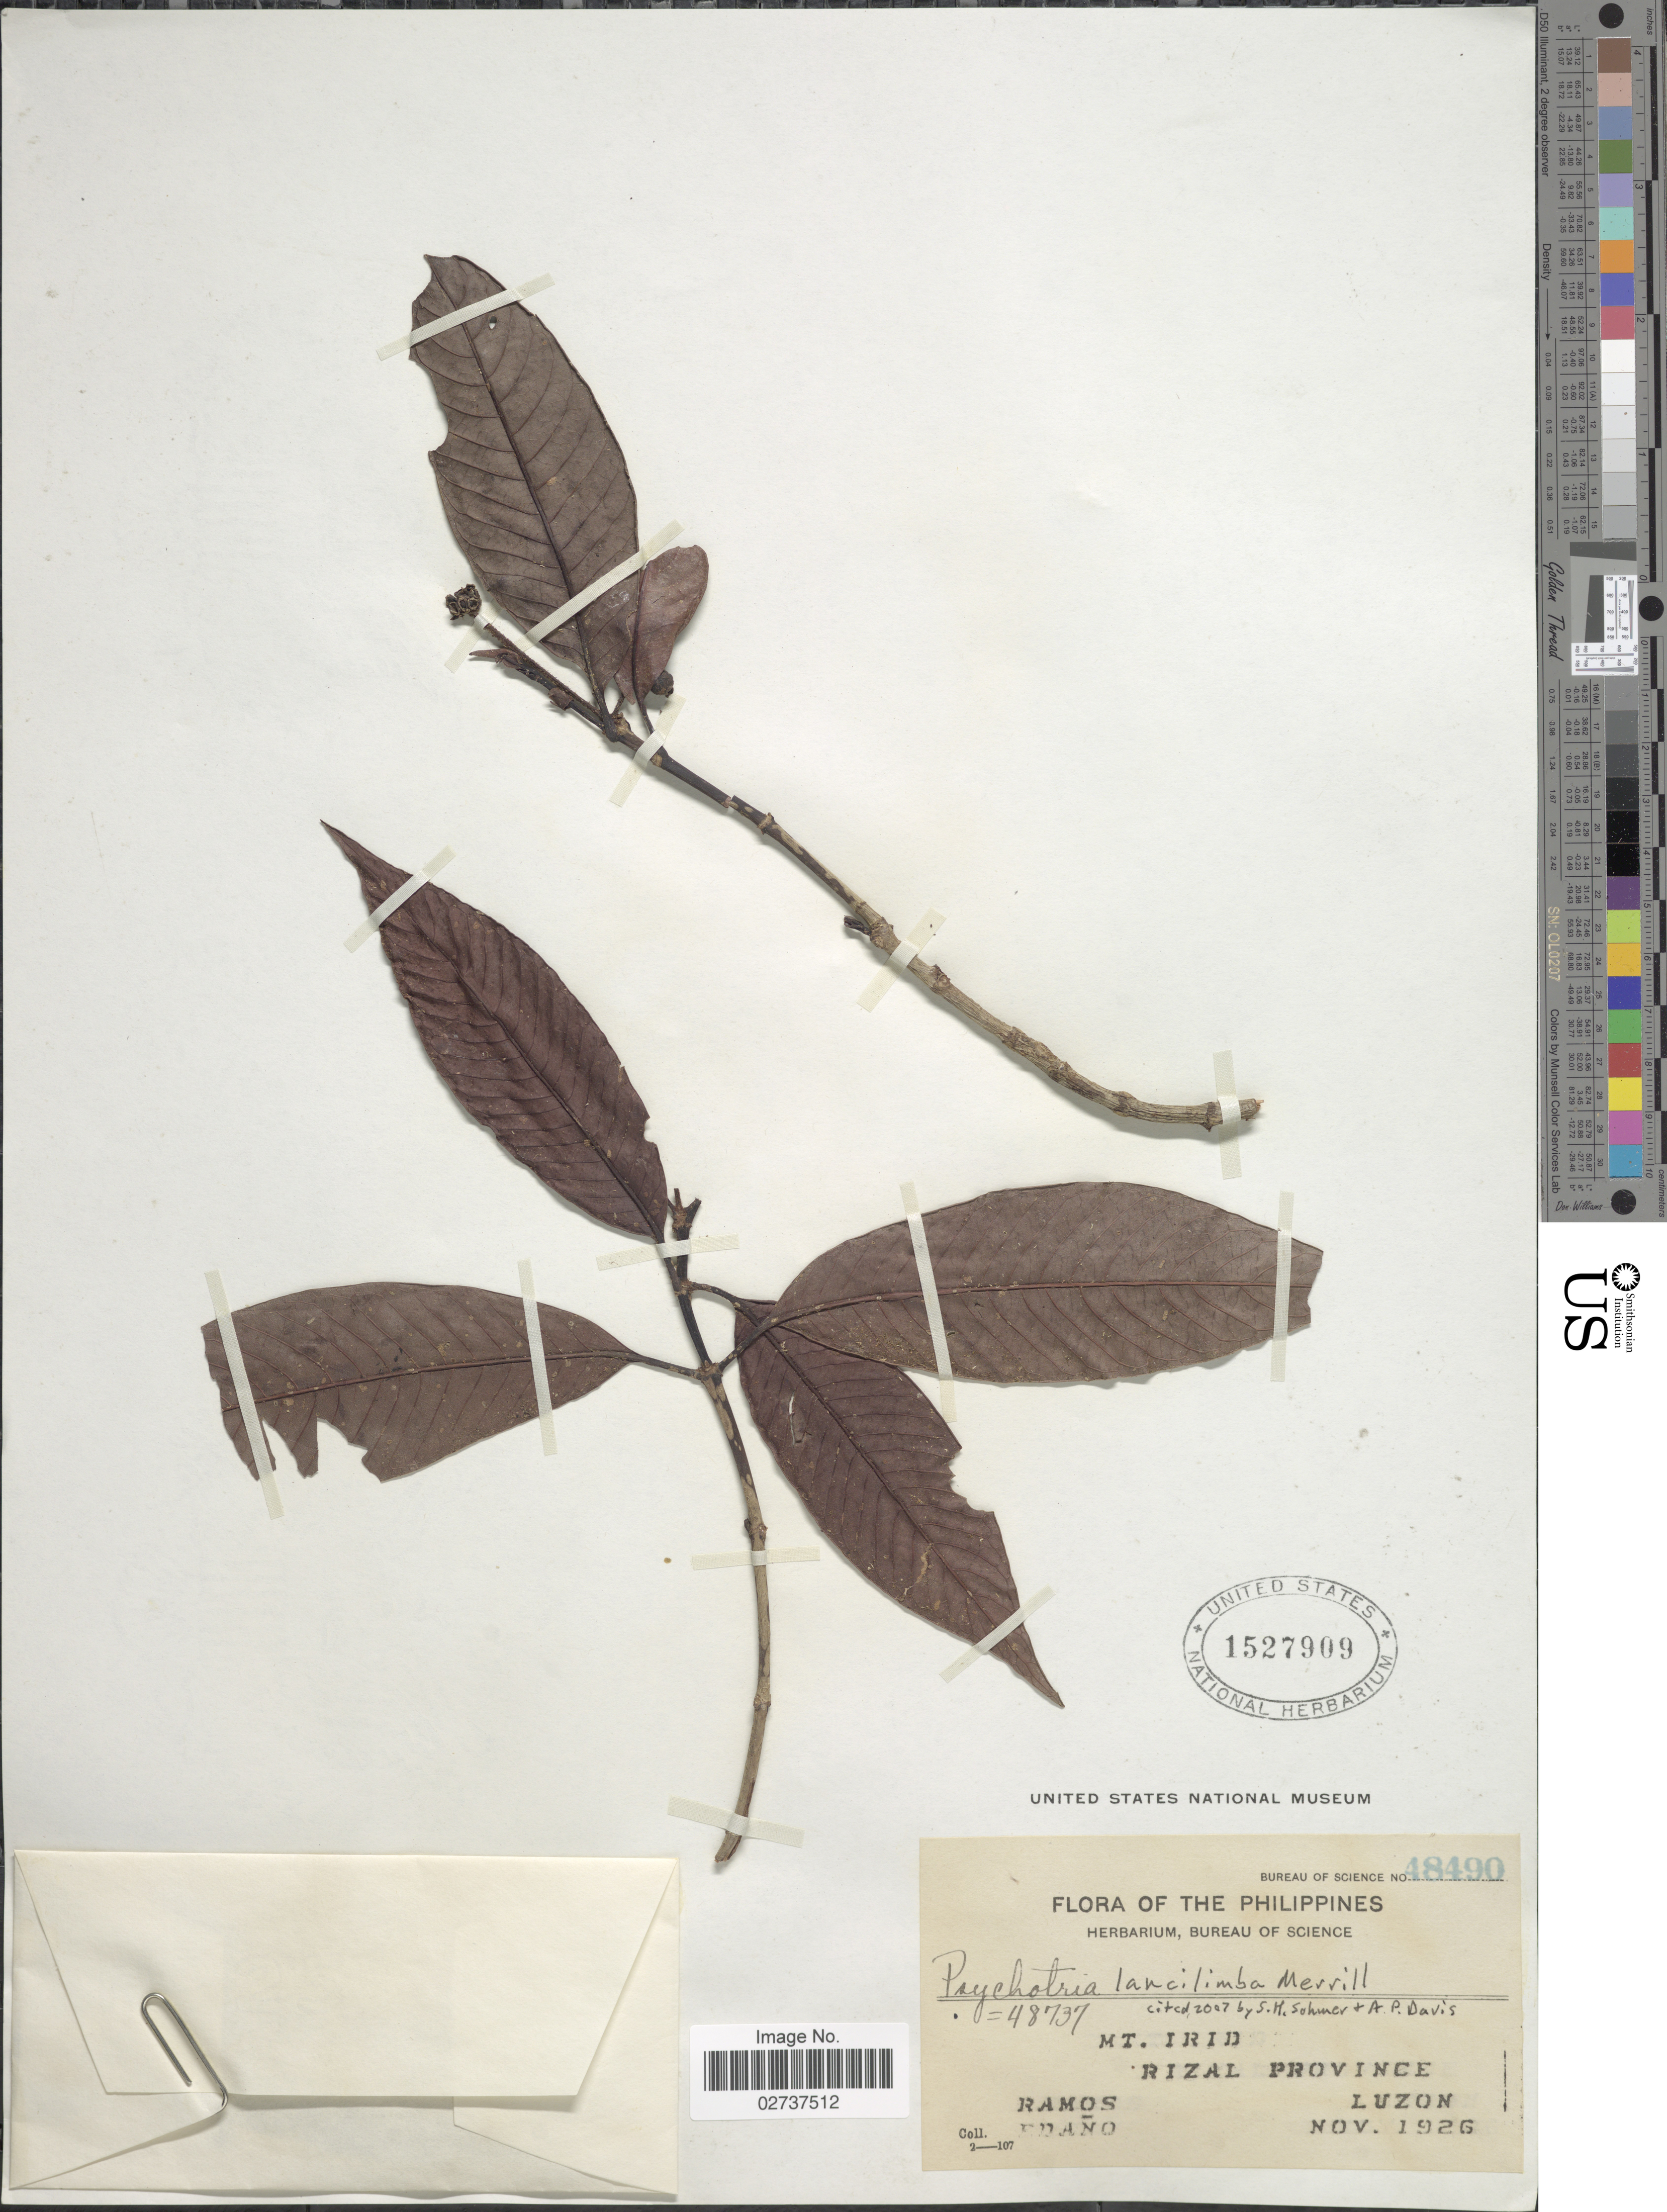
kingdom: Plantae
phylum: Tracheophyta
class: Magnoliopsida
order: Gentianales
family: Rubiaceae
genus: Psychotria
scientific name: Psychotria lancilimba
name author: Merr.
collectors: -. Ramos & -. Edano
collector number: Bureau of Science 48490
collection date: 1926-11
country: Philippines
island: Luzon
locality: Mt. Irid, Rizal Province, Luzon.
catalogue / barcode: US 1527909